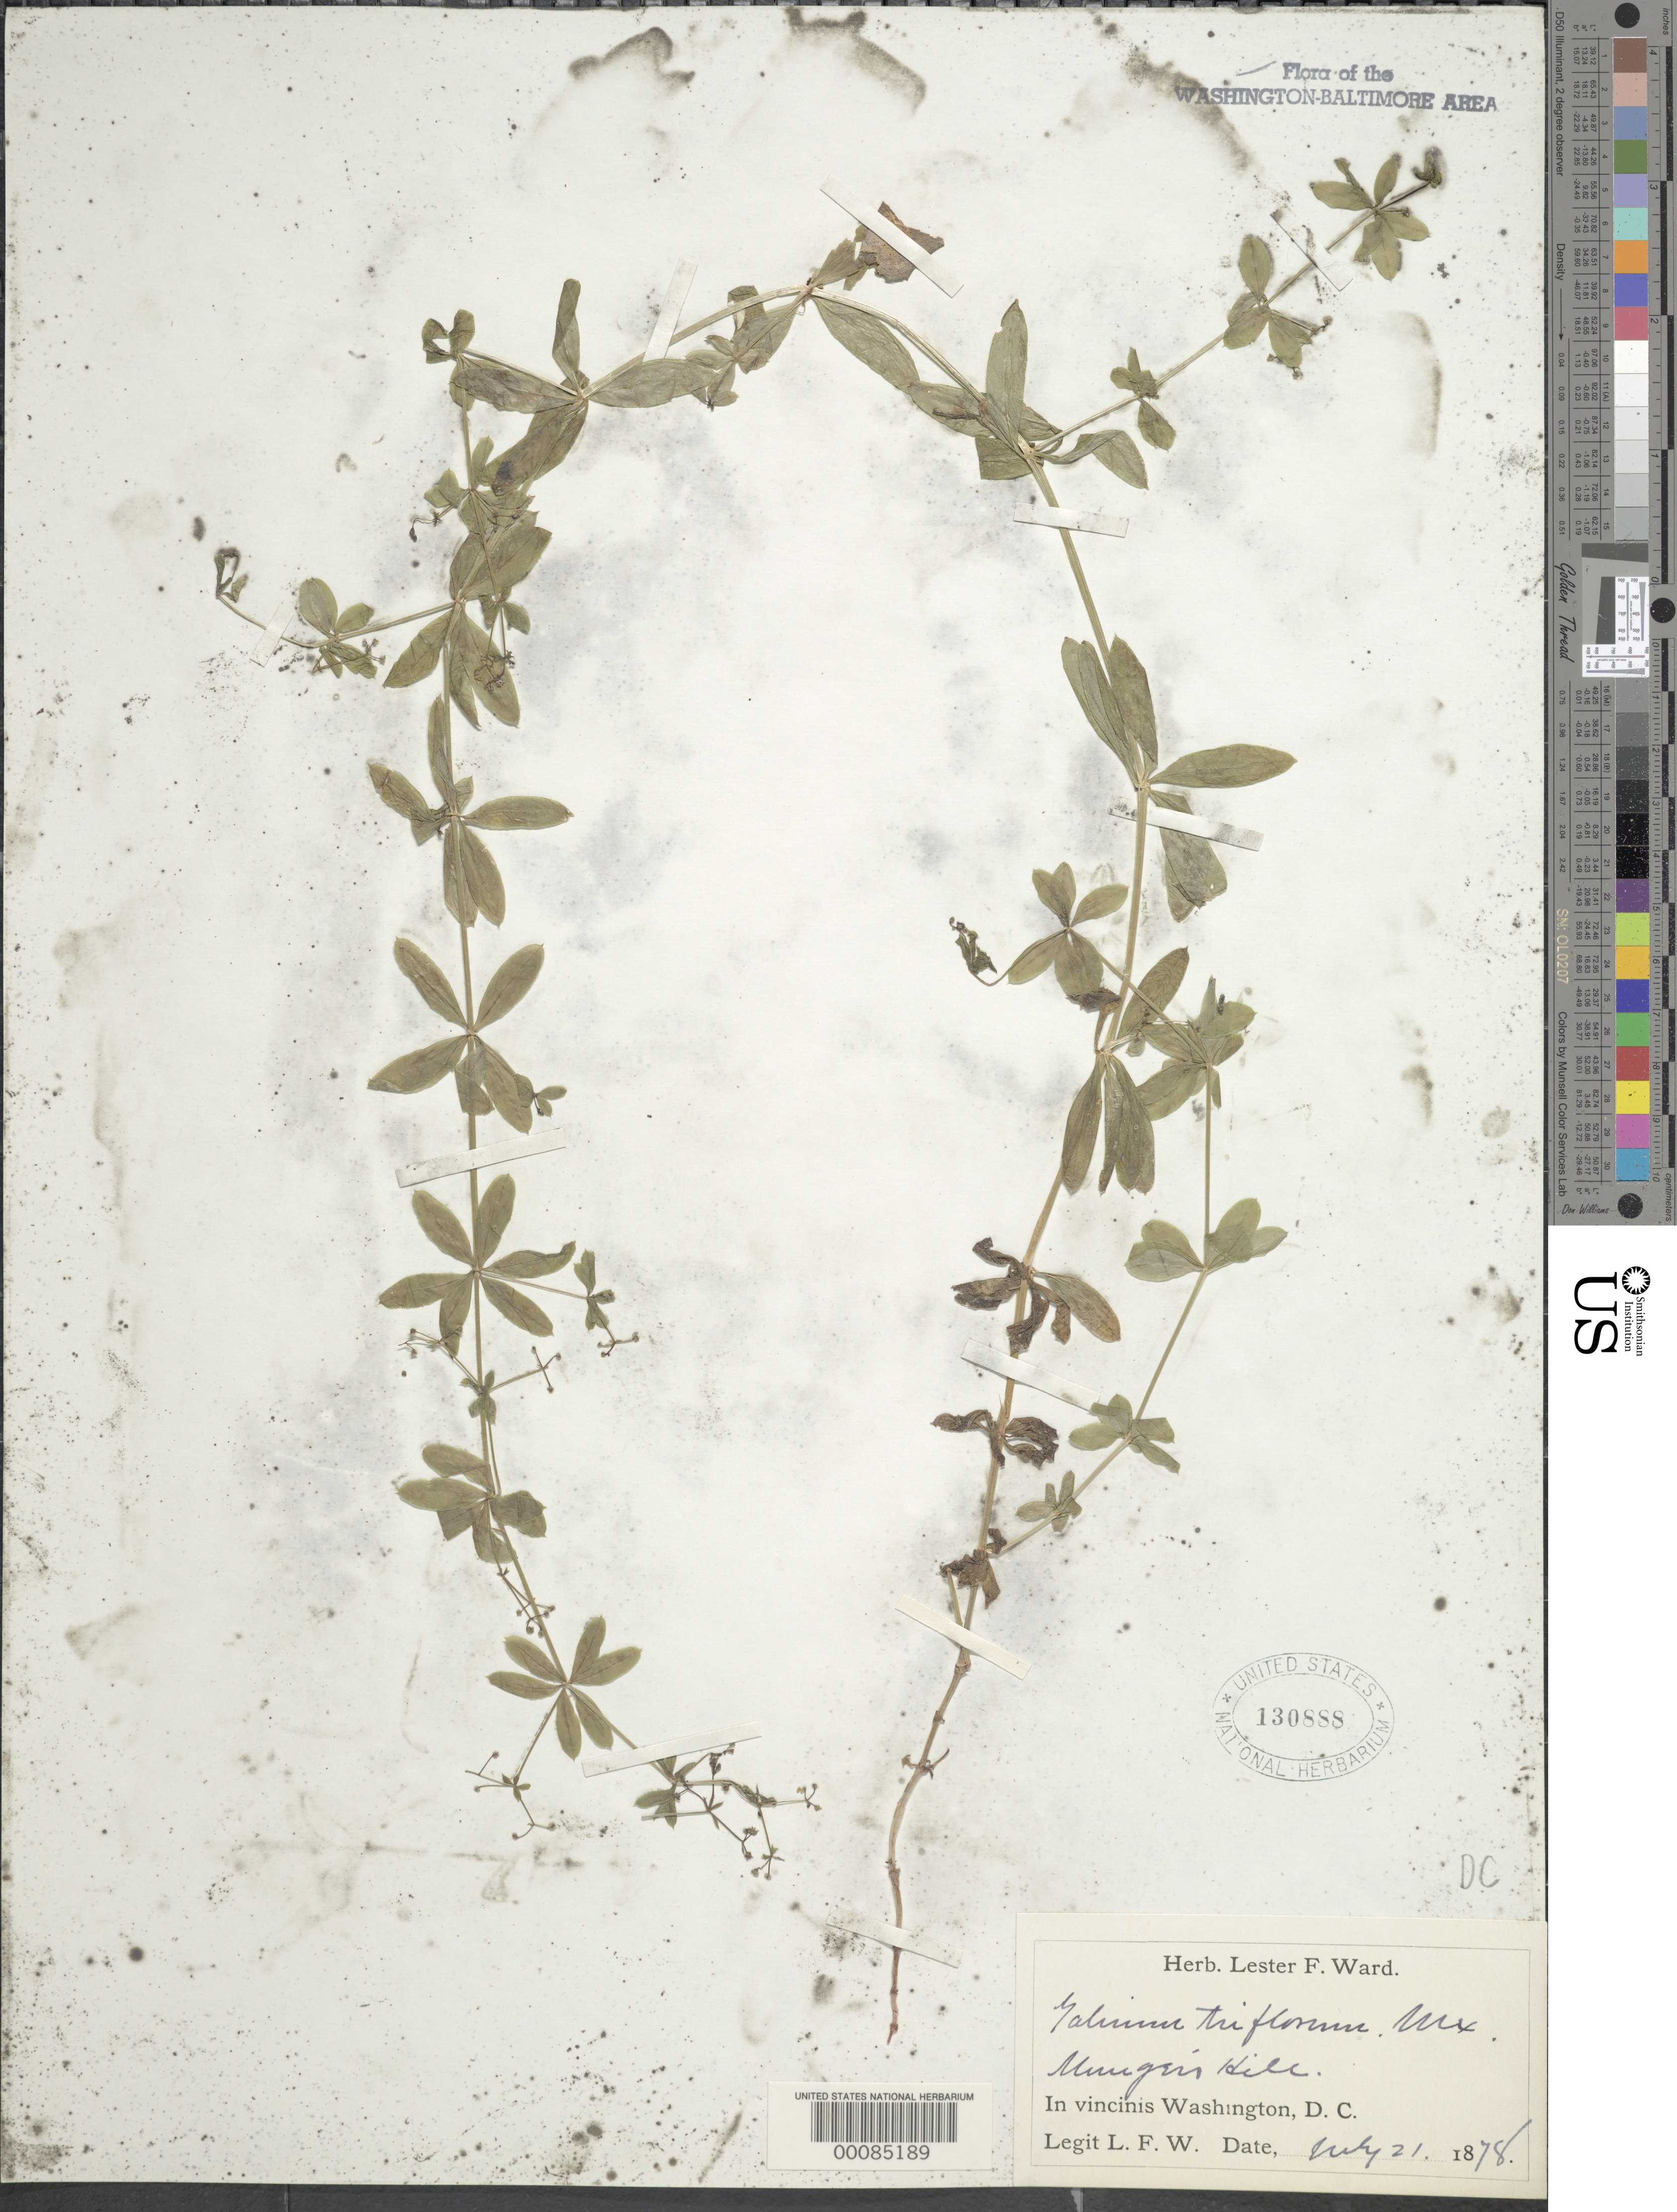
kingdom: Plantae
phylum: Tracheophyta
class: Magnoliopsida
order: Gentianales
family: Rubiaceae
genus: Galium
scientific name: Galium triflorum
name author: Michx.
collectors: L. F. Ward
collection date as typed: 21 Jul 1878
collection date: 1878-07-21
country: United States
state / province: District of Columbia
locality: Munger's Hill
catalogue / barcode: US 130888